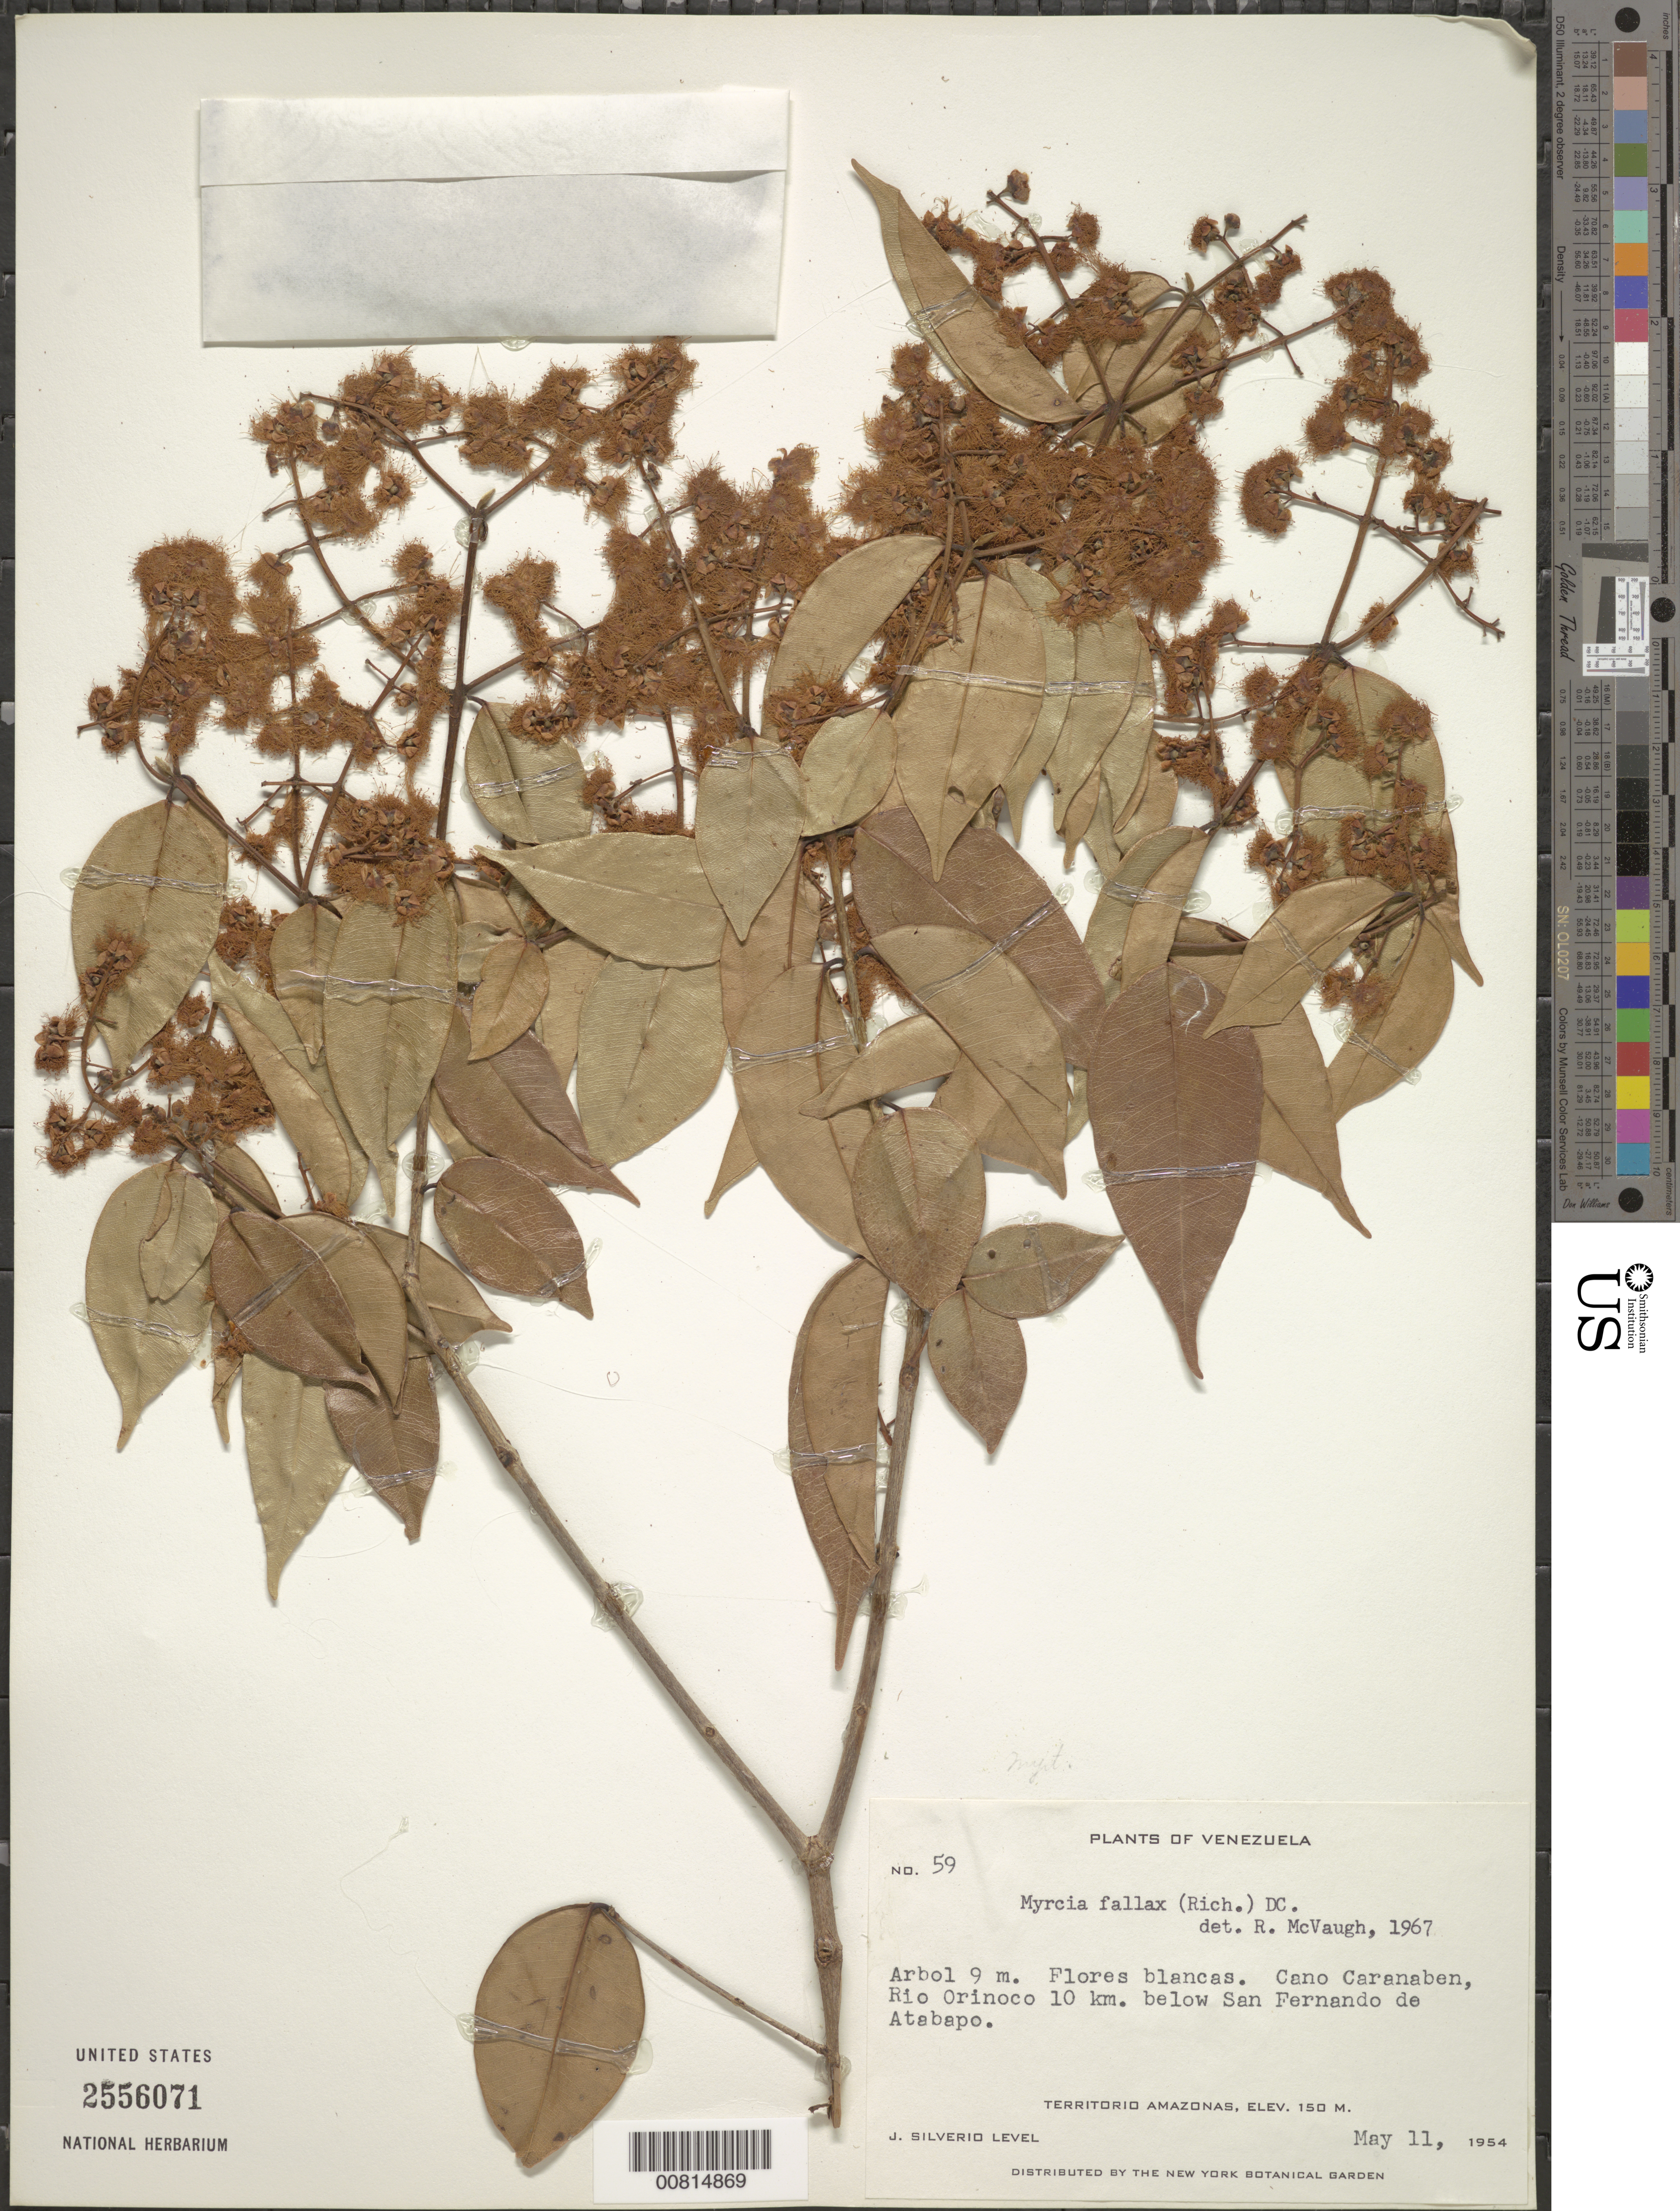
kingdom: Plantae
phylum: Tracheophyta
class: Magnoliopsida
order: Myrtales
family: Myrtaceae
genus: Myrcia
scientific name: Myrcia fallax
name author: (Rich.) DC.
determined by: McVaugh, R.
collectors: J. Silverio L.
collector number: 59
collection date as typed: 11-May-54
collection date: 1954-05-11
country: Venezuela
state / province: Amazonas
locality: Río Orinoco, Caño Caranaben, 10 km below San Fernando de Atabapo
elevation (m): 150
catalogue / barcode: US 2556071